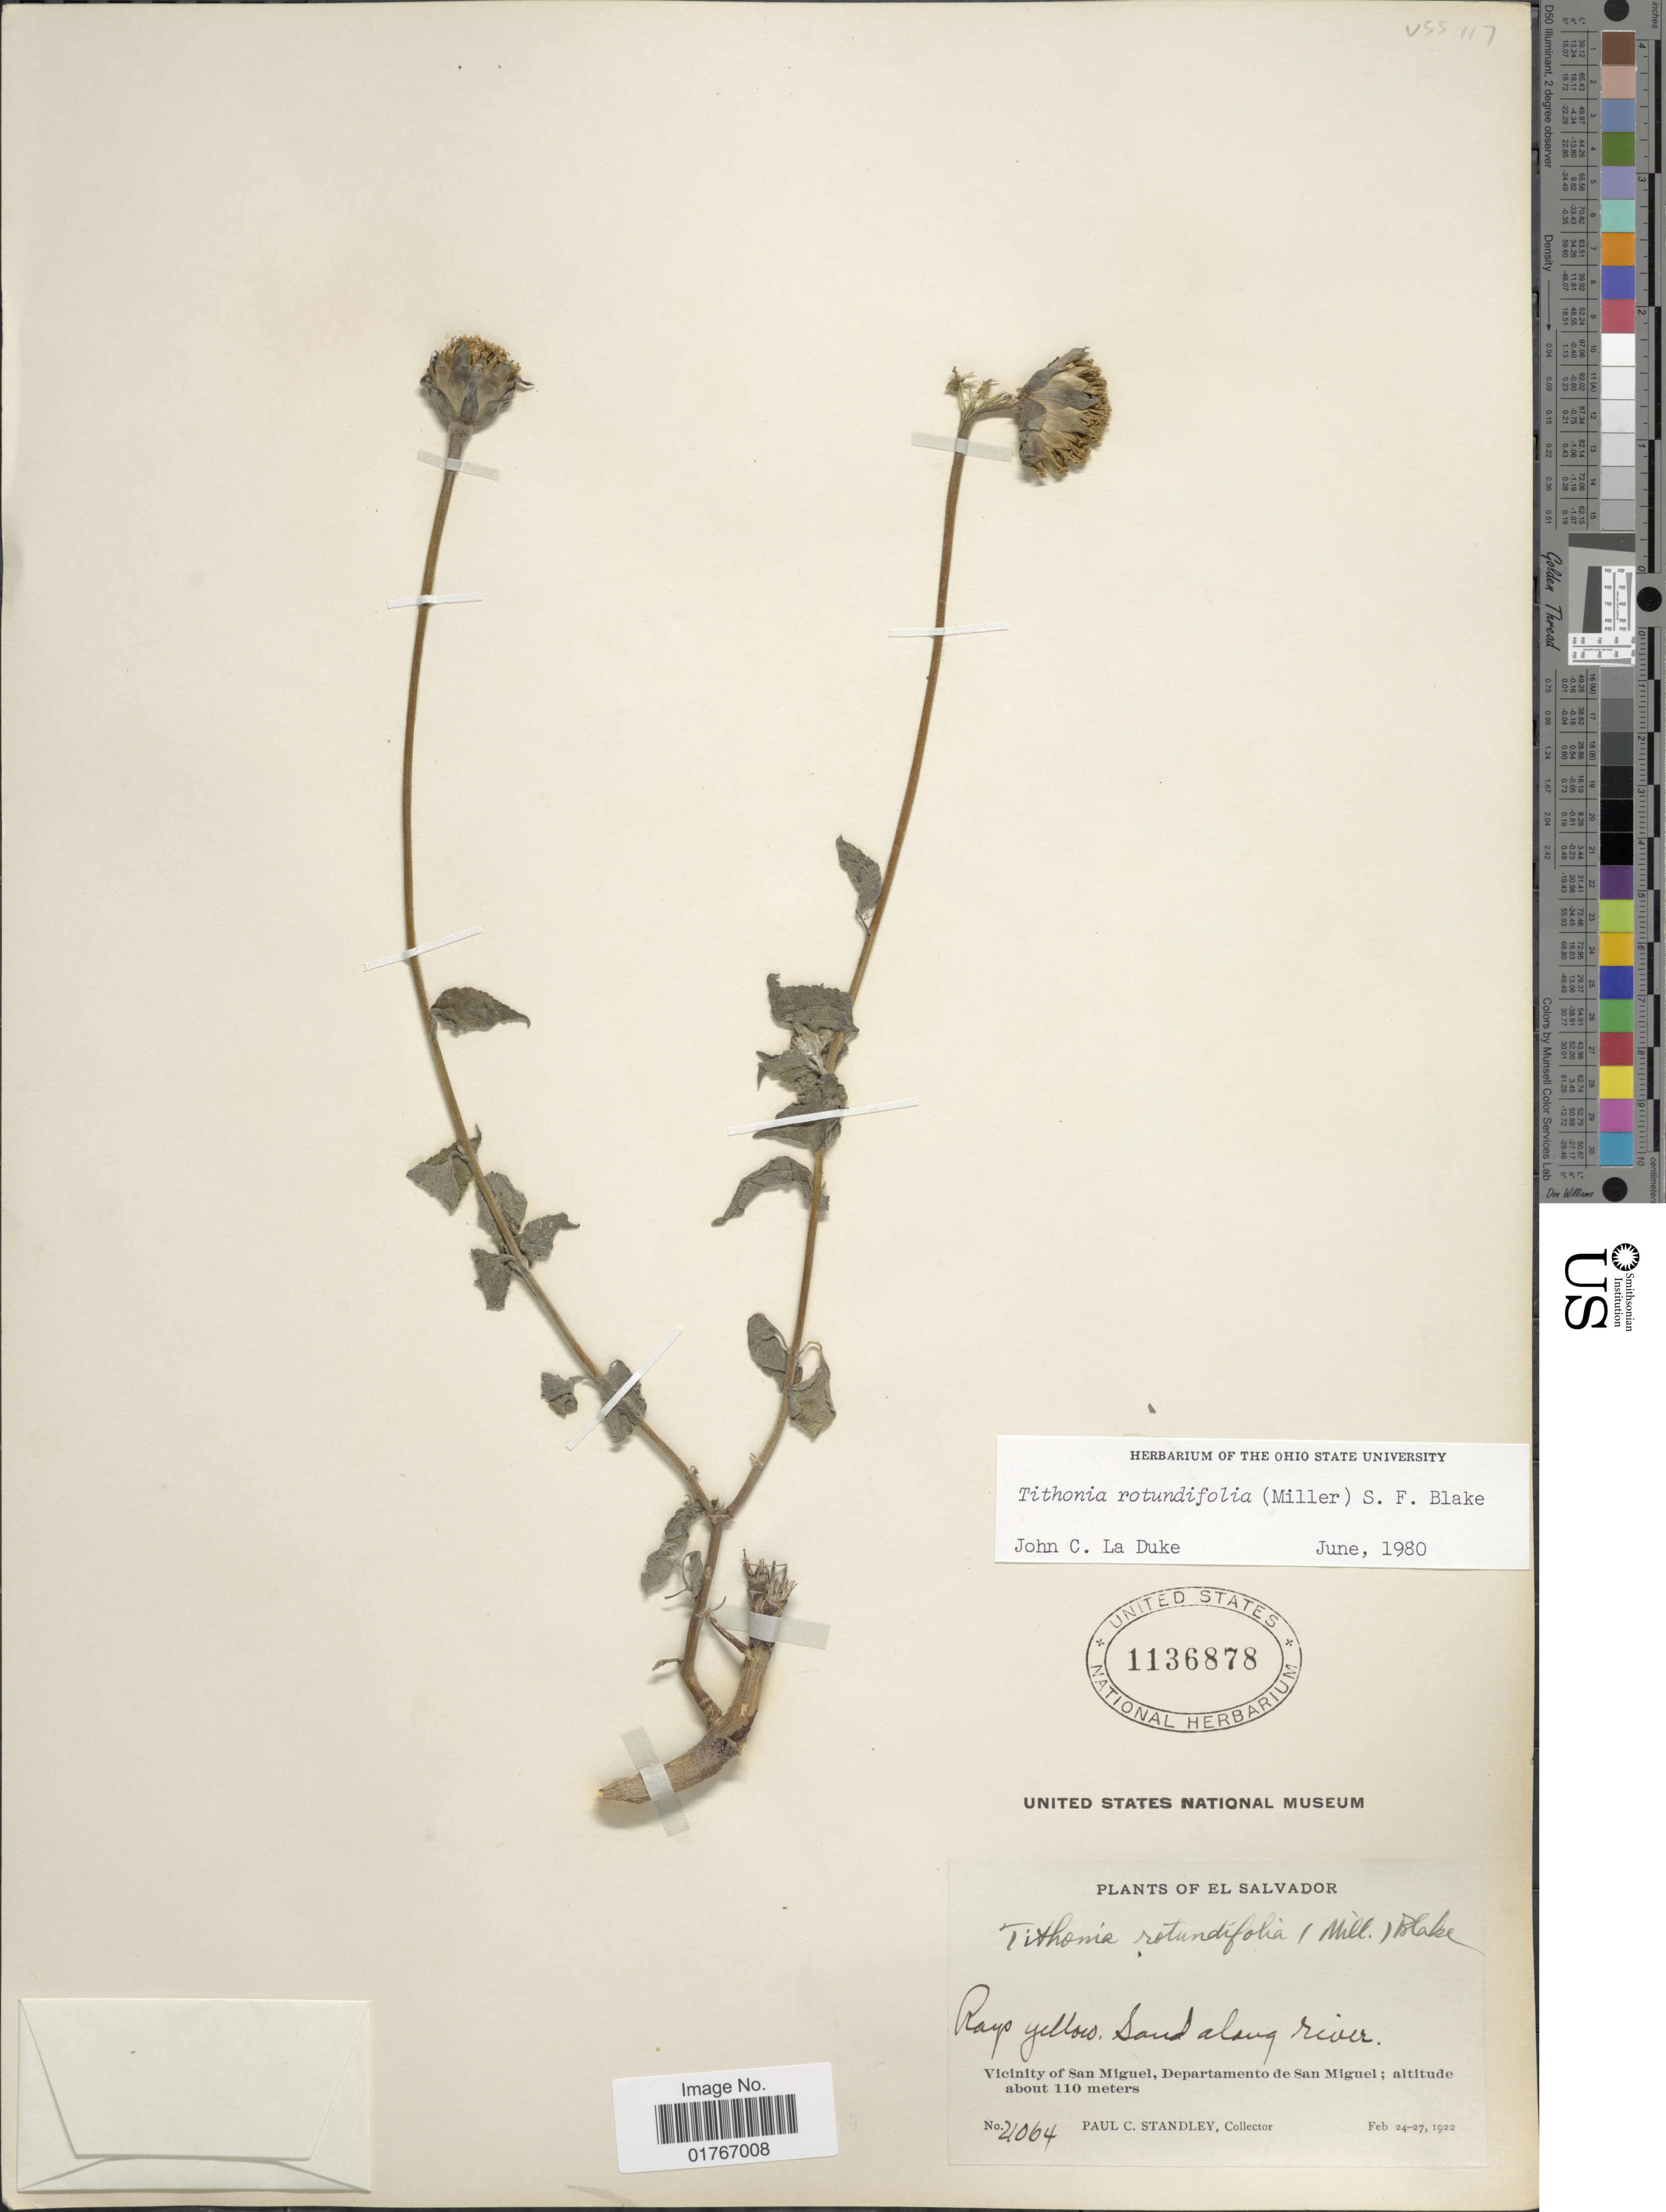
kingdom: Plantae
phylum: Tracheophyta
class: Magnoliopsida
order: Asterales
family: Asteraceae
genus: Tithonia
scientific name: Tithonia rotundifolia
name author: (Mill.) S.F. Blake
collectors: P. C. Standley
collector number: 4064*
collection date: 1922-02-24/1922-02-27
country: El Salvador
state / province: San Miguel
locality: Rays yellow, sand along river, Vicinity of San Miguel, Departamento de San Miguel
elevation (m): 110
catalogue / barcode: US 1136878